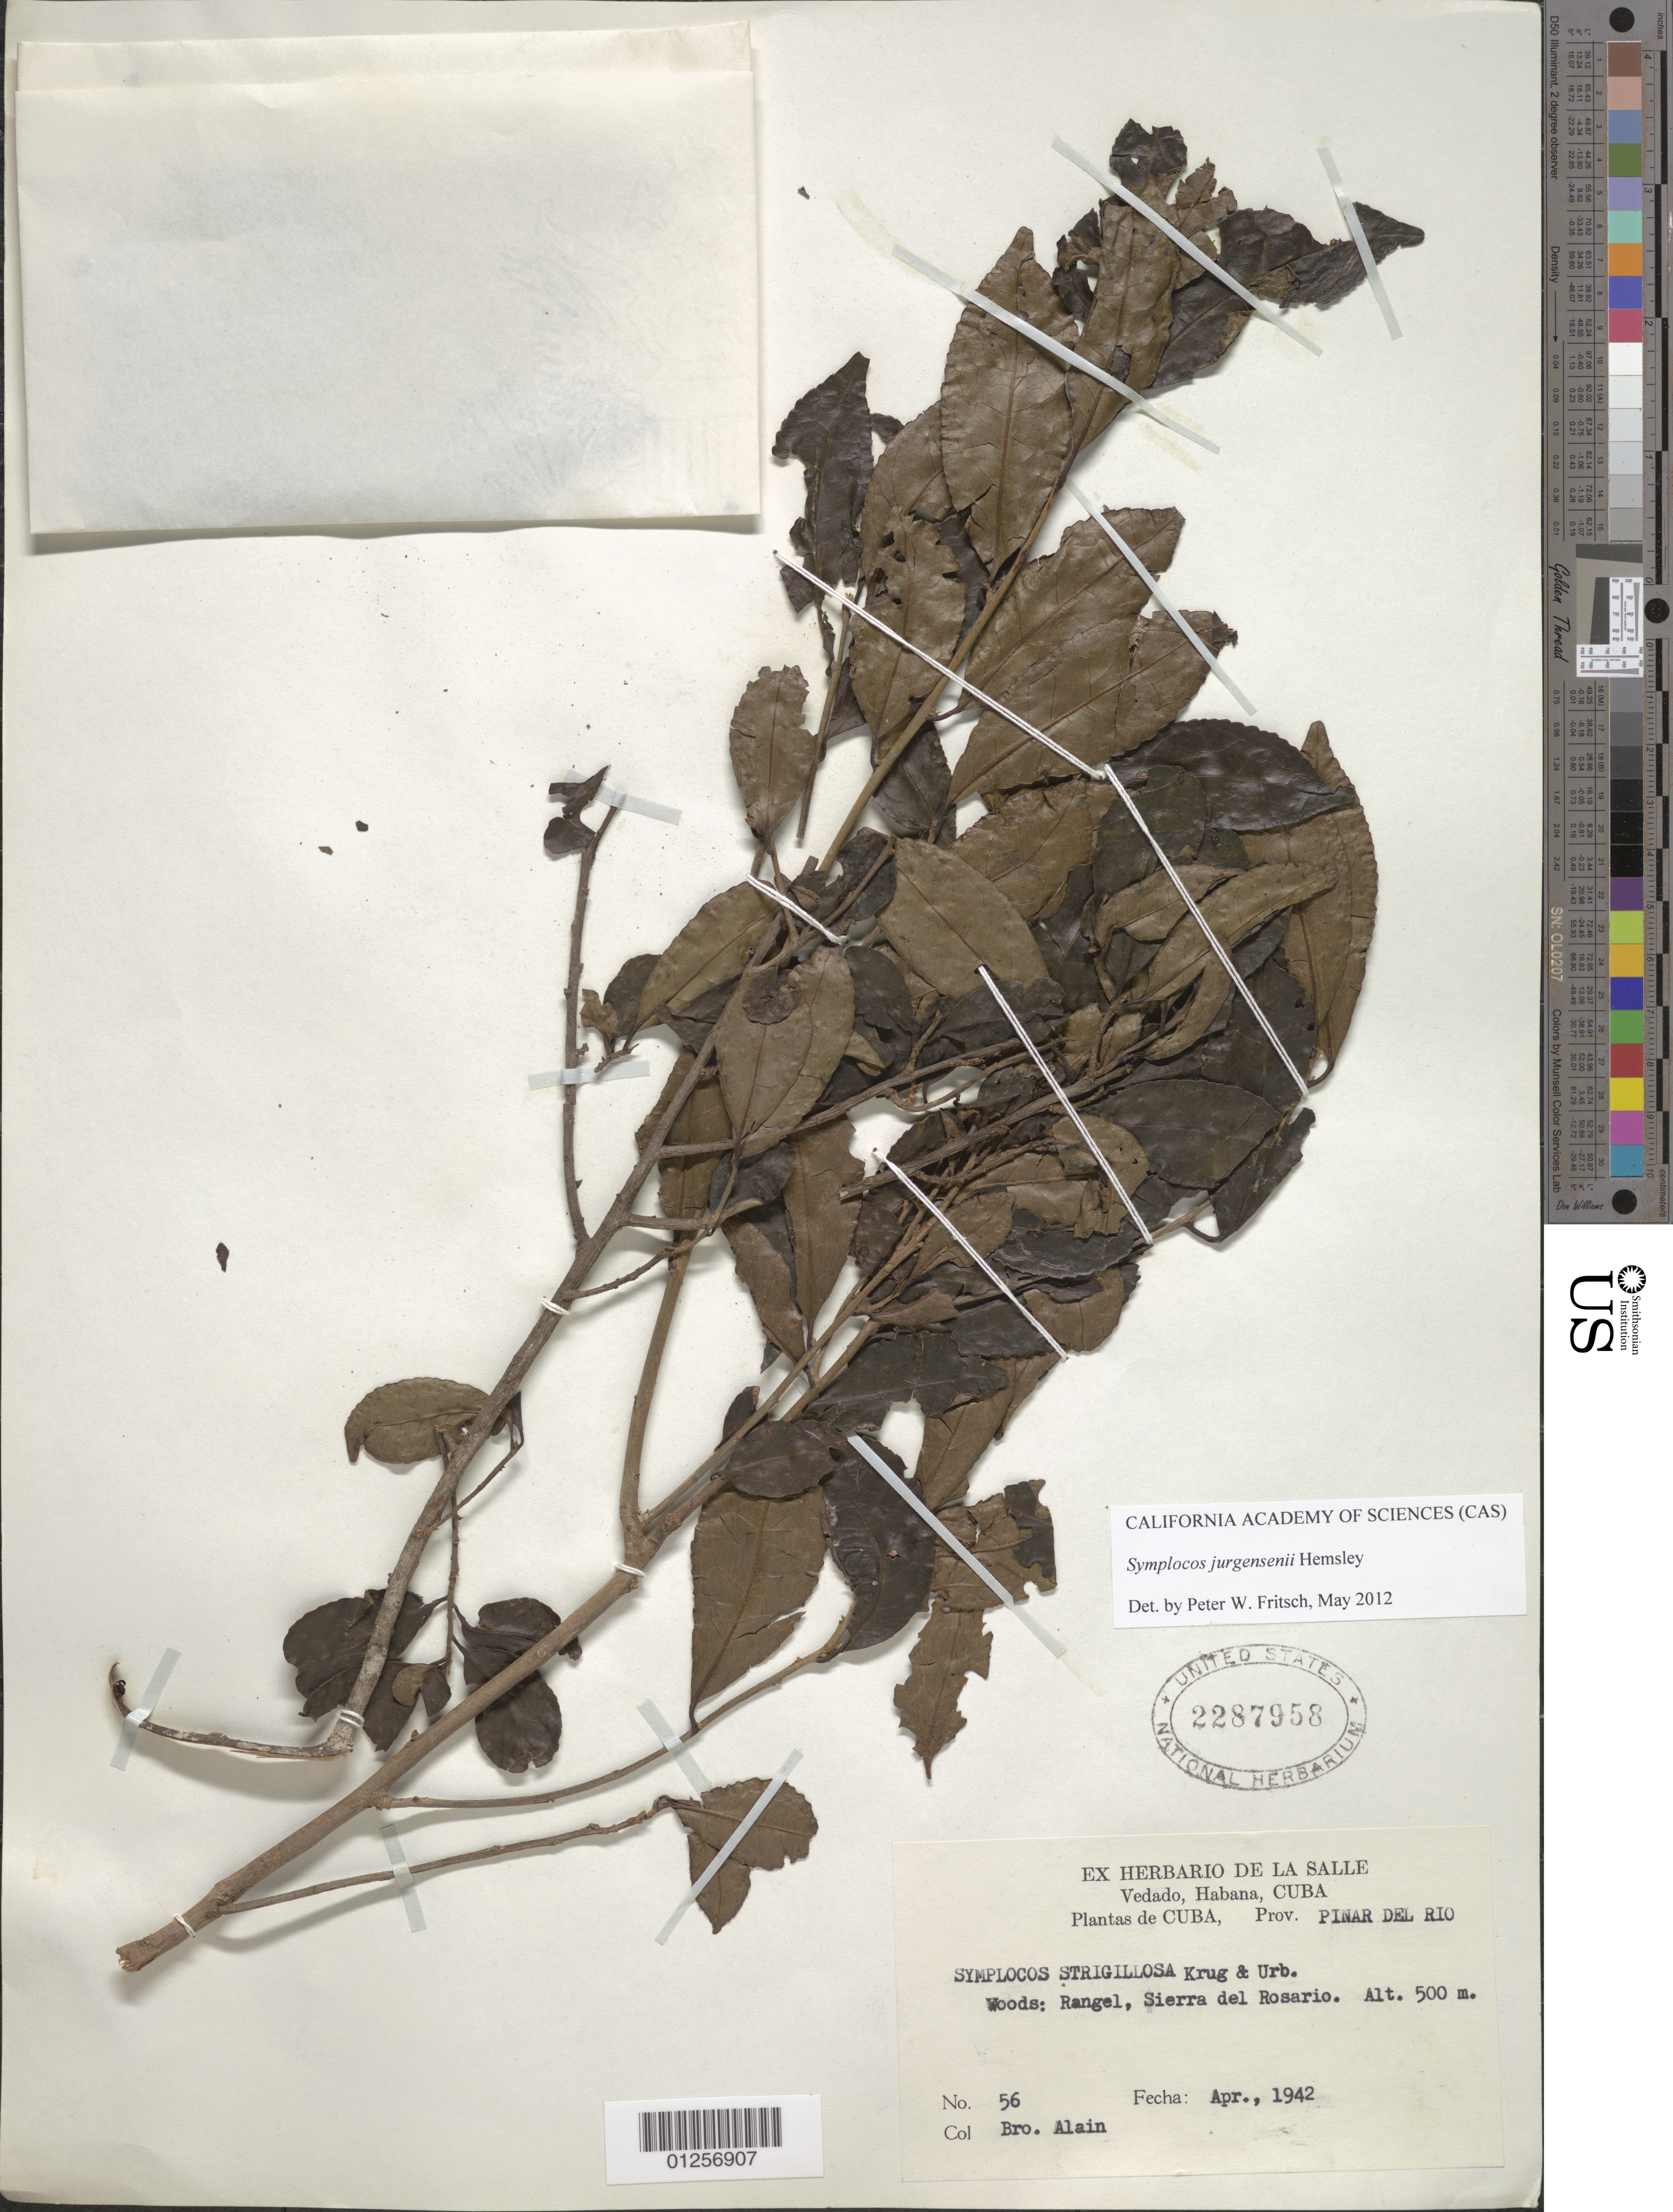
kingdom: Plantae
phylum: Tracheophyta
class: Magnoliopsida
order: Ericales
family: Symplocaceae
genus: Symplocos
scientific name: Symplocos jurgensenii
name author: Hemsl.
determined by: Fritsch, Peter W.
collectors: A. H. Liogier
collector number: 56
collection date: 1942-04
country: Cuba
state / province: Pinar del Rio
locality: Rangel, Sierra del Rosario.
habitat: Woods.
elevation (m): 500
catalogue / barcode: US 2287958